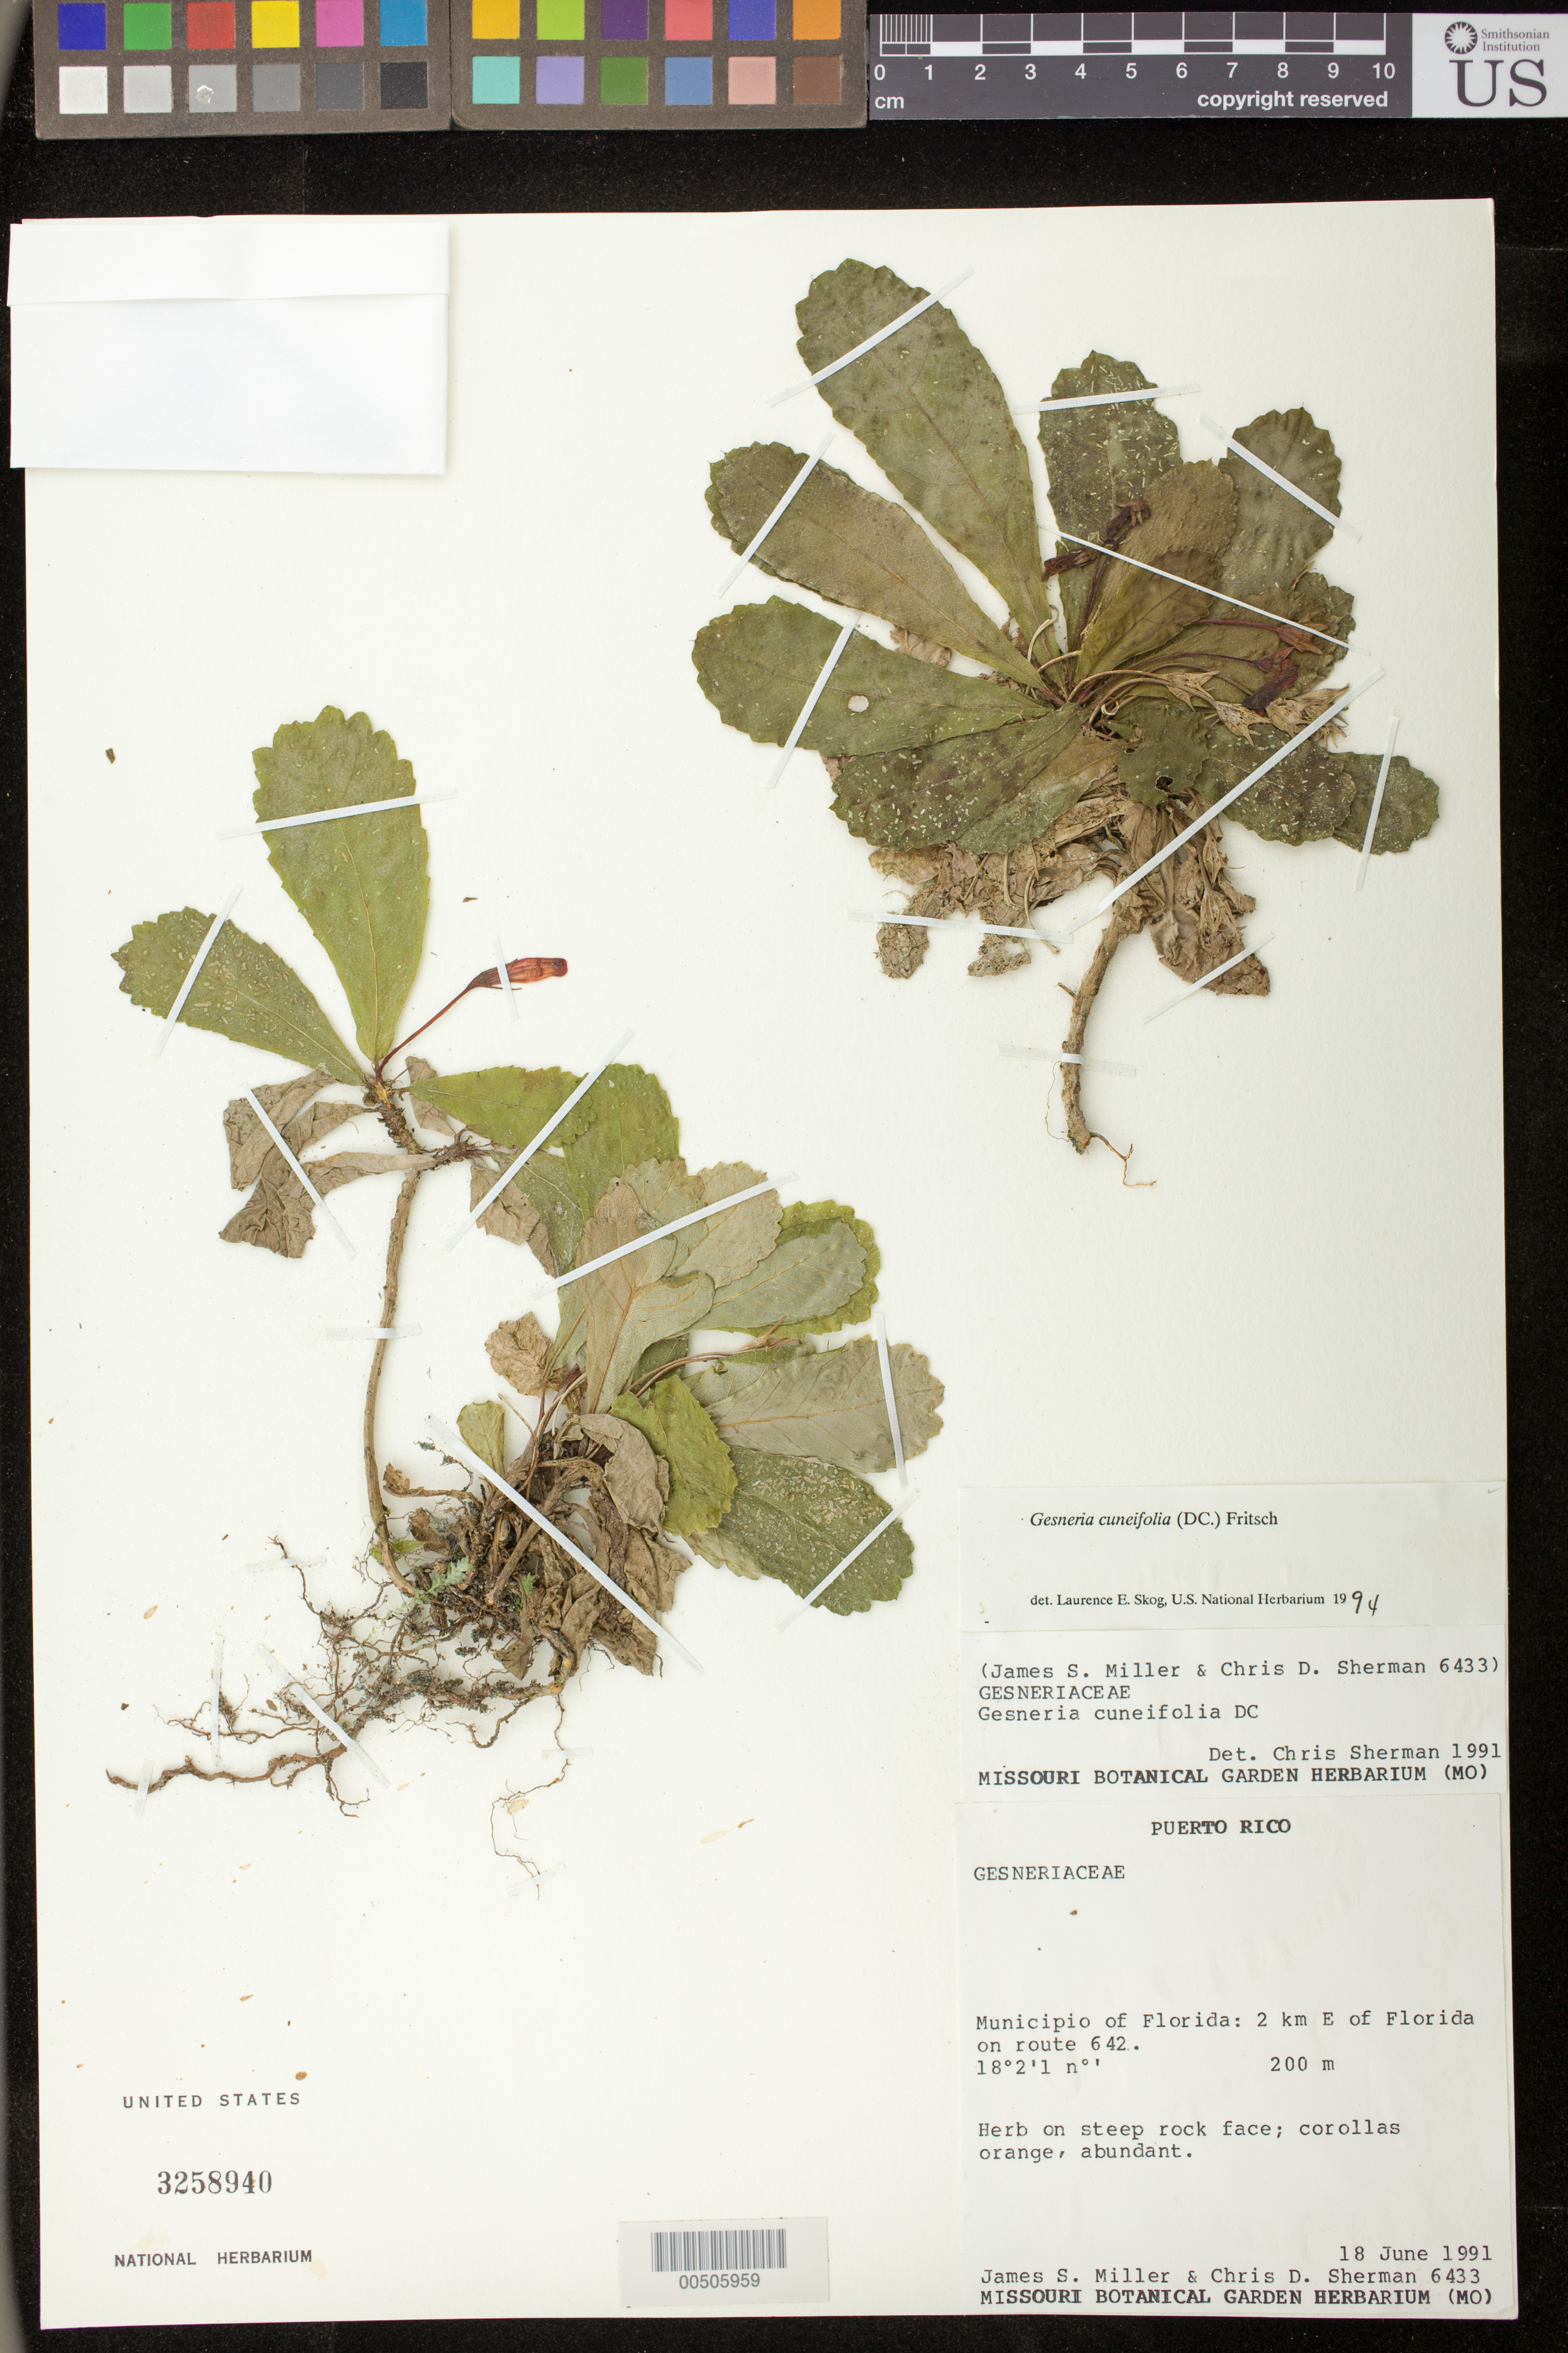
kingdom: Plantae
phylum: Tracheophyta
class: Magnoliopsida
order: Lamiales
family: Gesneriaceae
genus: Gesneria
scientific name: Gesneria cuneifolia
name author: (DC.) Fritsch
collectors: J. S. Miller & C. Sherman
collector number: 6433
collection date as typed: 18 Jun 1991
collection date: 1991-06-18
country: Puerto Rico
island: Puerto Rico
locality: E of Florida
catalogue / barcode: US 3258940